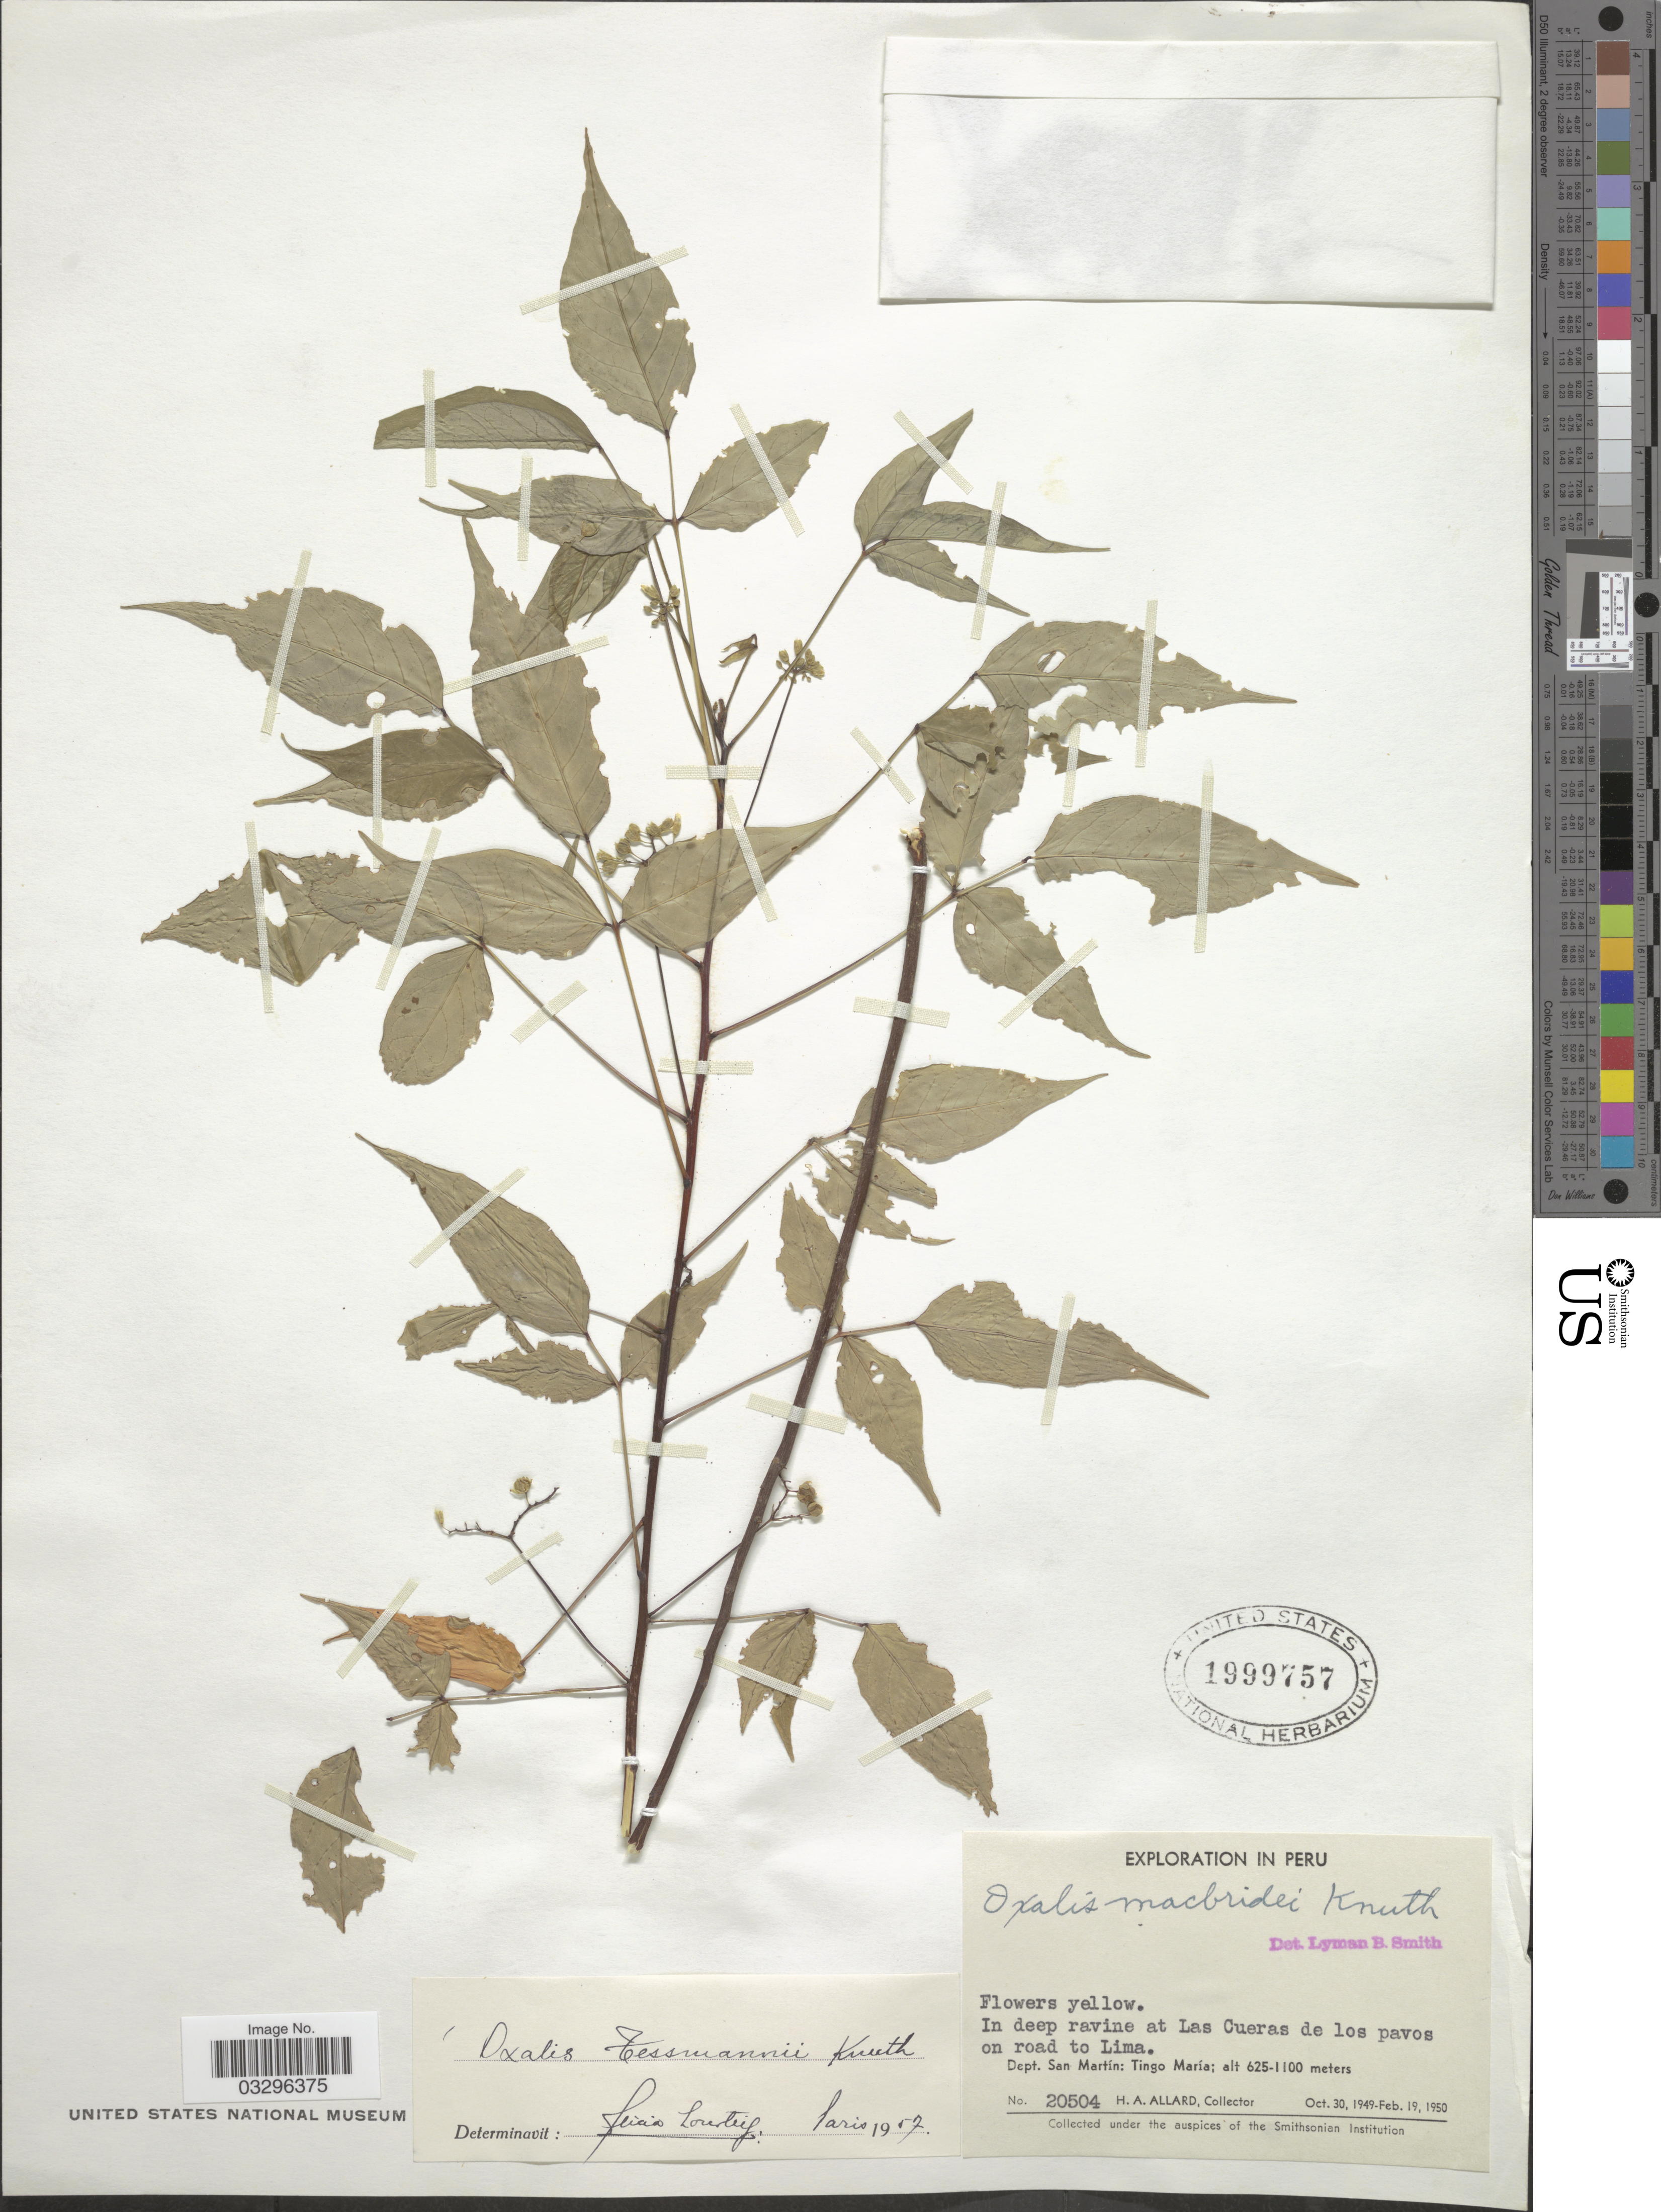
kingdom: Plantae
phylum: Tracheophyta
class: Magnoliopsida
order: Oxalidales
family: Oxalidaceae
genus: Oxalis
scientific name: Oxalis tessmannii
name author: R. Knuth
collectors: H. A. Allard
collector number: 20504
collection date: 1949-10-30/1950-02-19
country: Peru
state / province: San Martín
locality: In deep ravine at Las Cueras de los pavos on road to Lima. Dept. San Martín: Tingo María.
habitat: in deep ravine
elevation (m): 625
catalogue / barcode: US 1999757